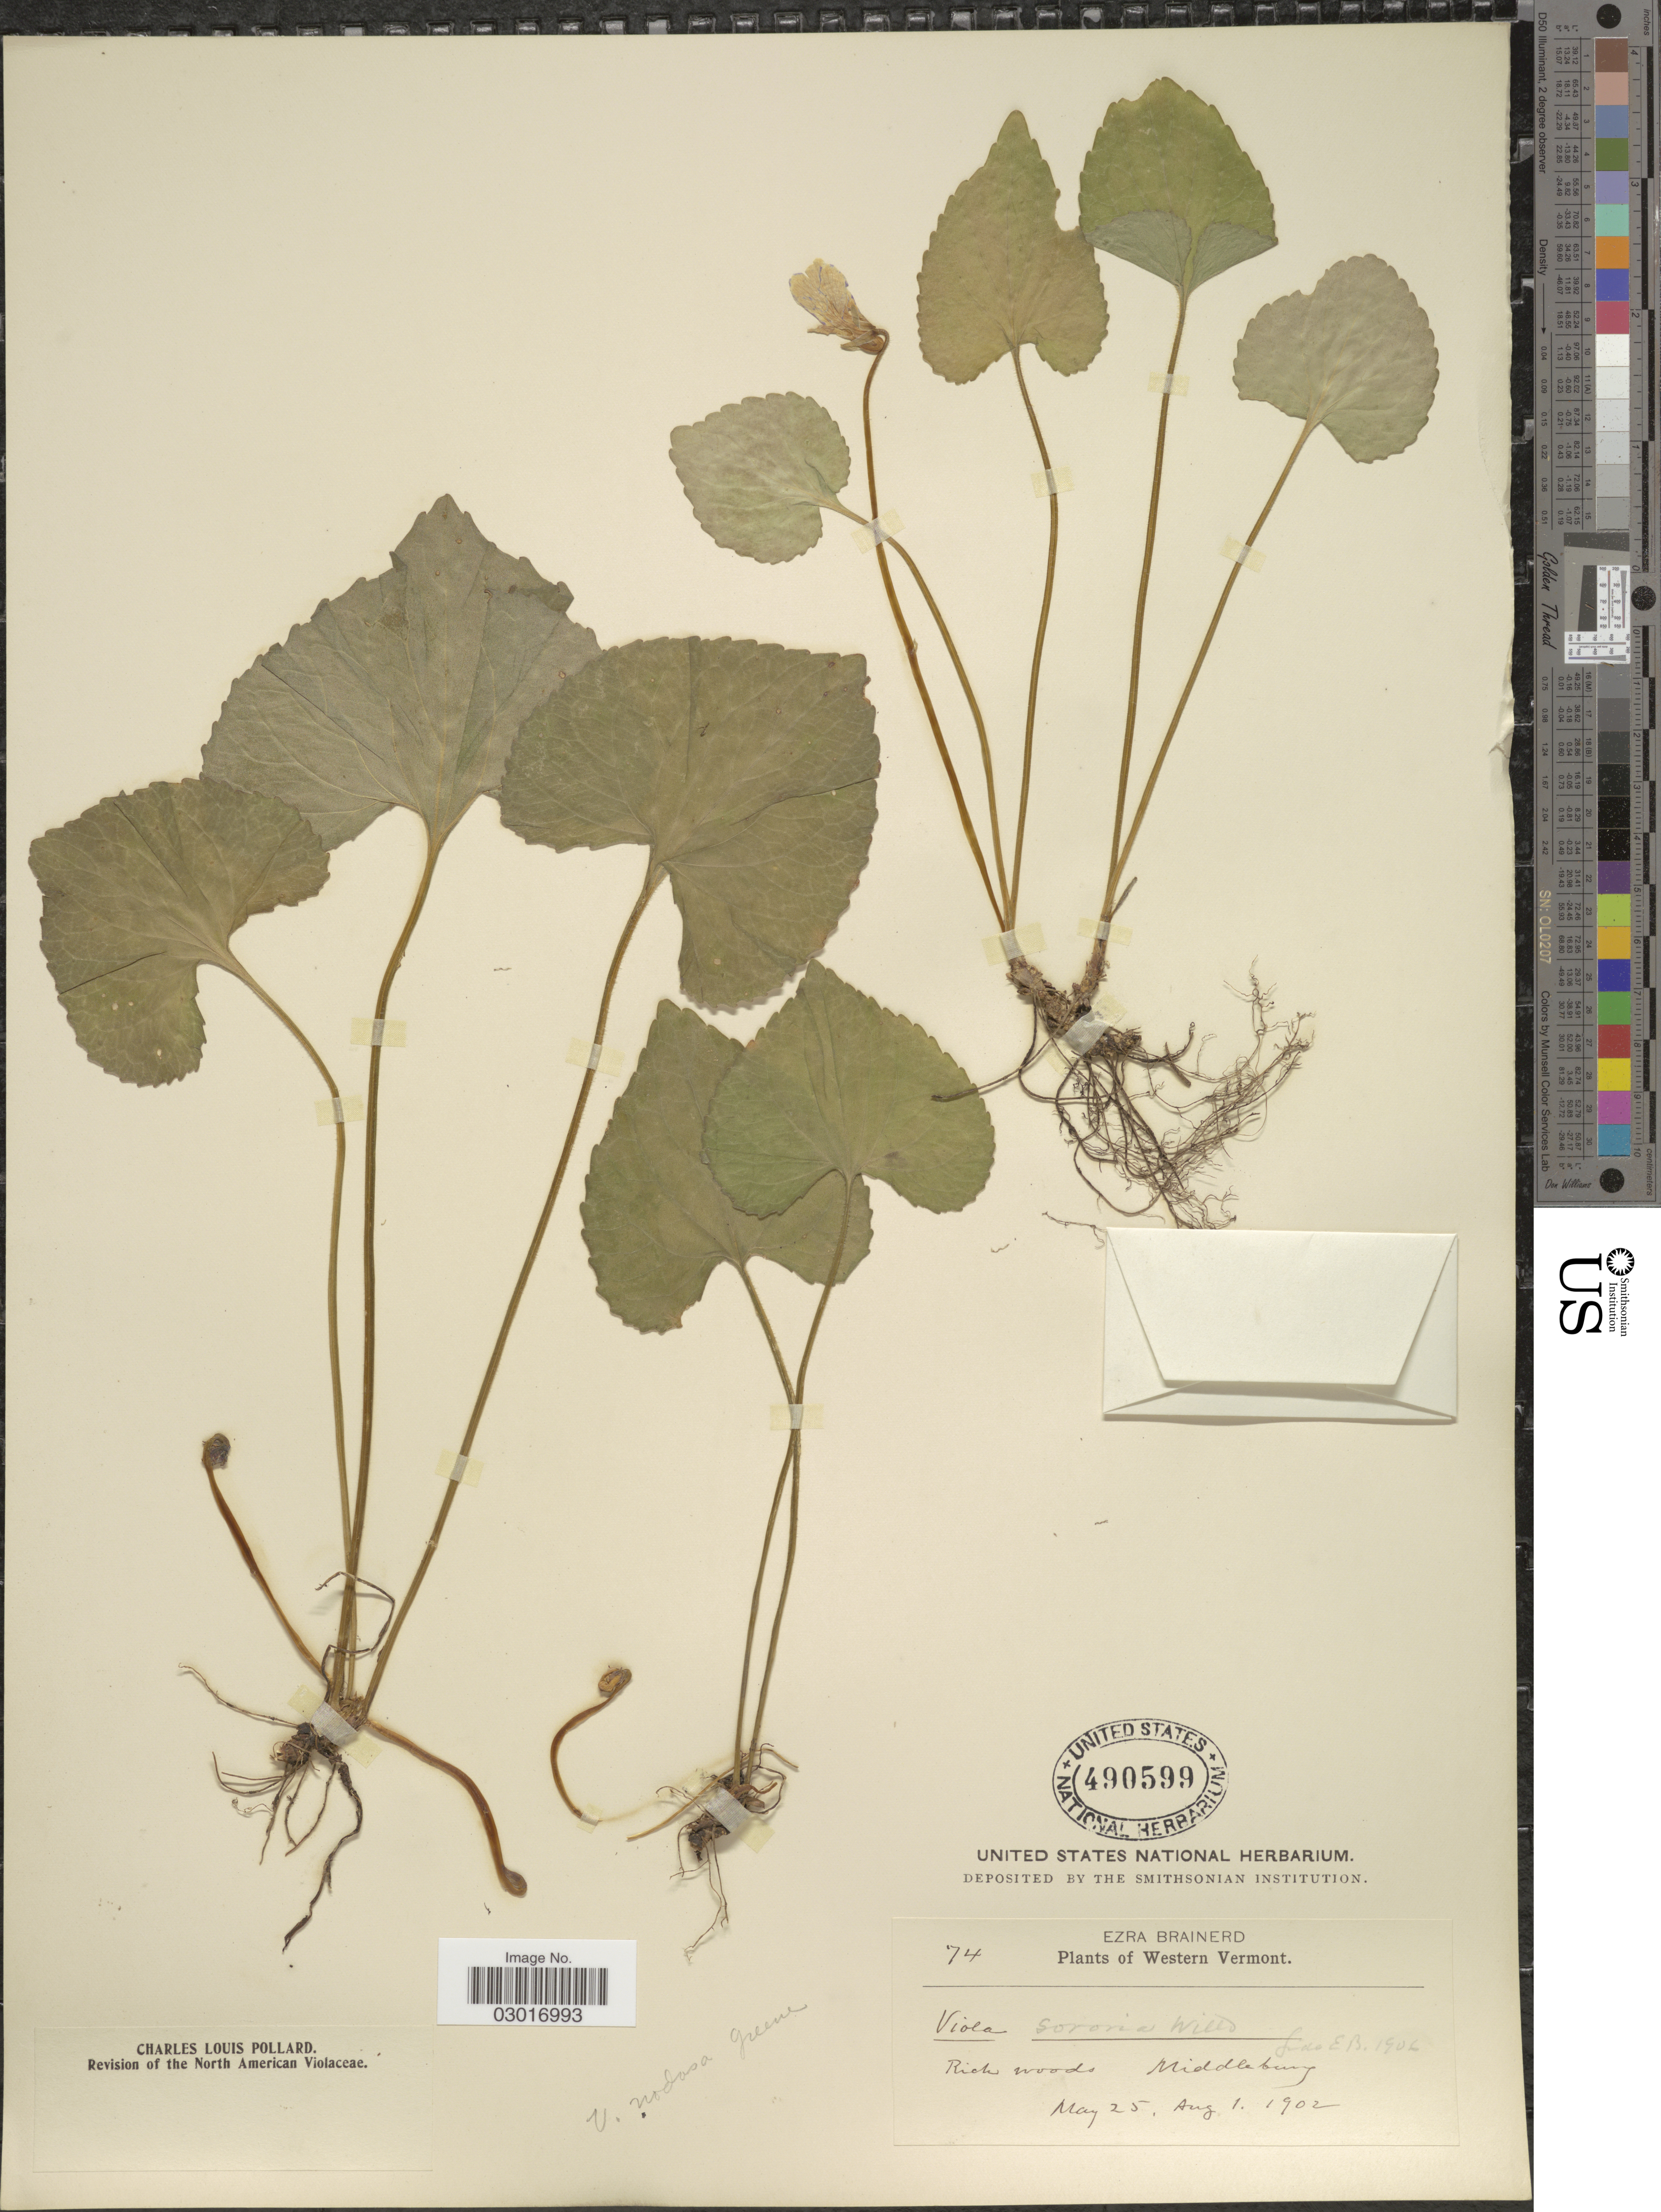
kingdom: Plantae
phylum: Tracheophyta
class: Magnoliopsida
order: Malpighiales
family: Violaceae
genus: Viola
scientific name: Viola sororia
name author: Willd.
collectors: E. Brainerd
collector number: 74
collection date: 1902-05-25/1902-08-01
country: United States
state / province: Vermont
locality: Western Vermont. Middlebury.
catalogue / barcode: US 490599